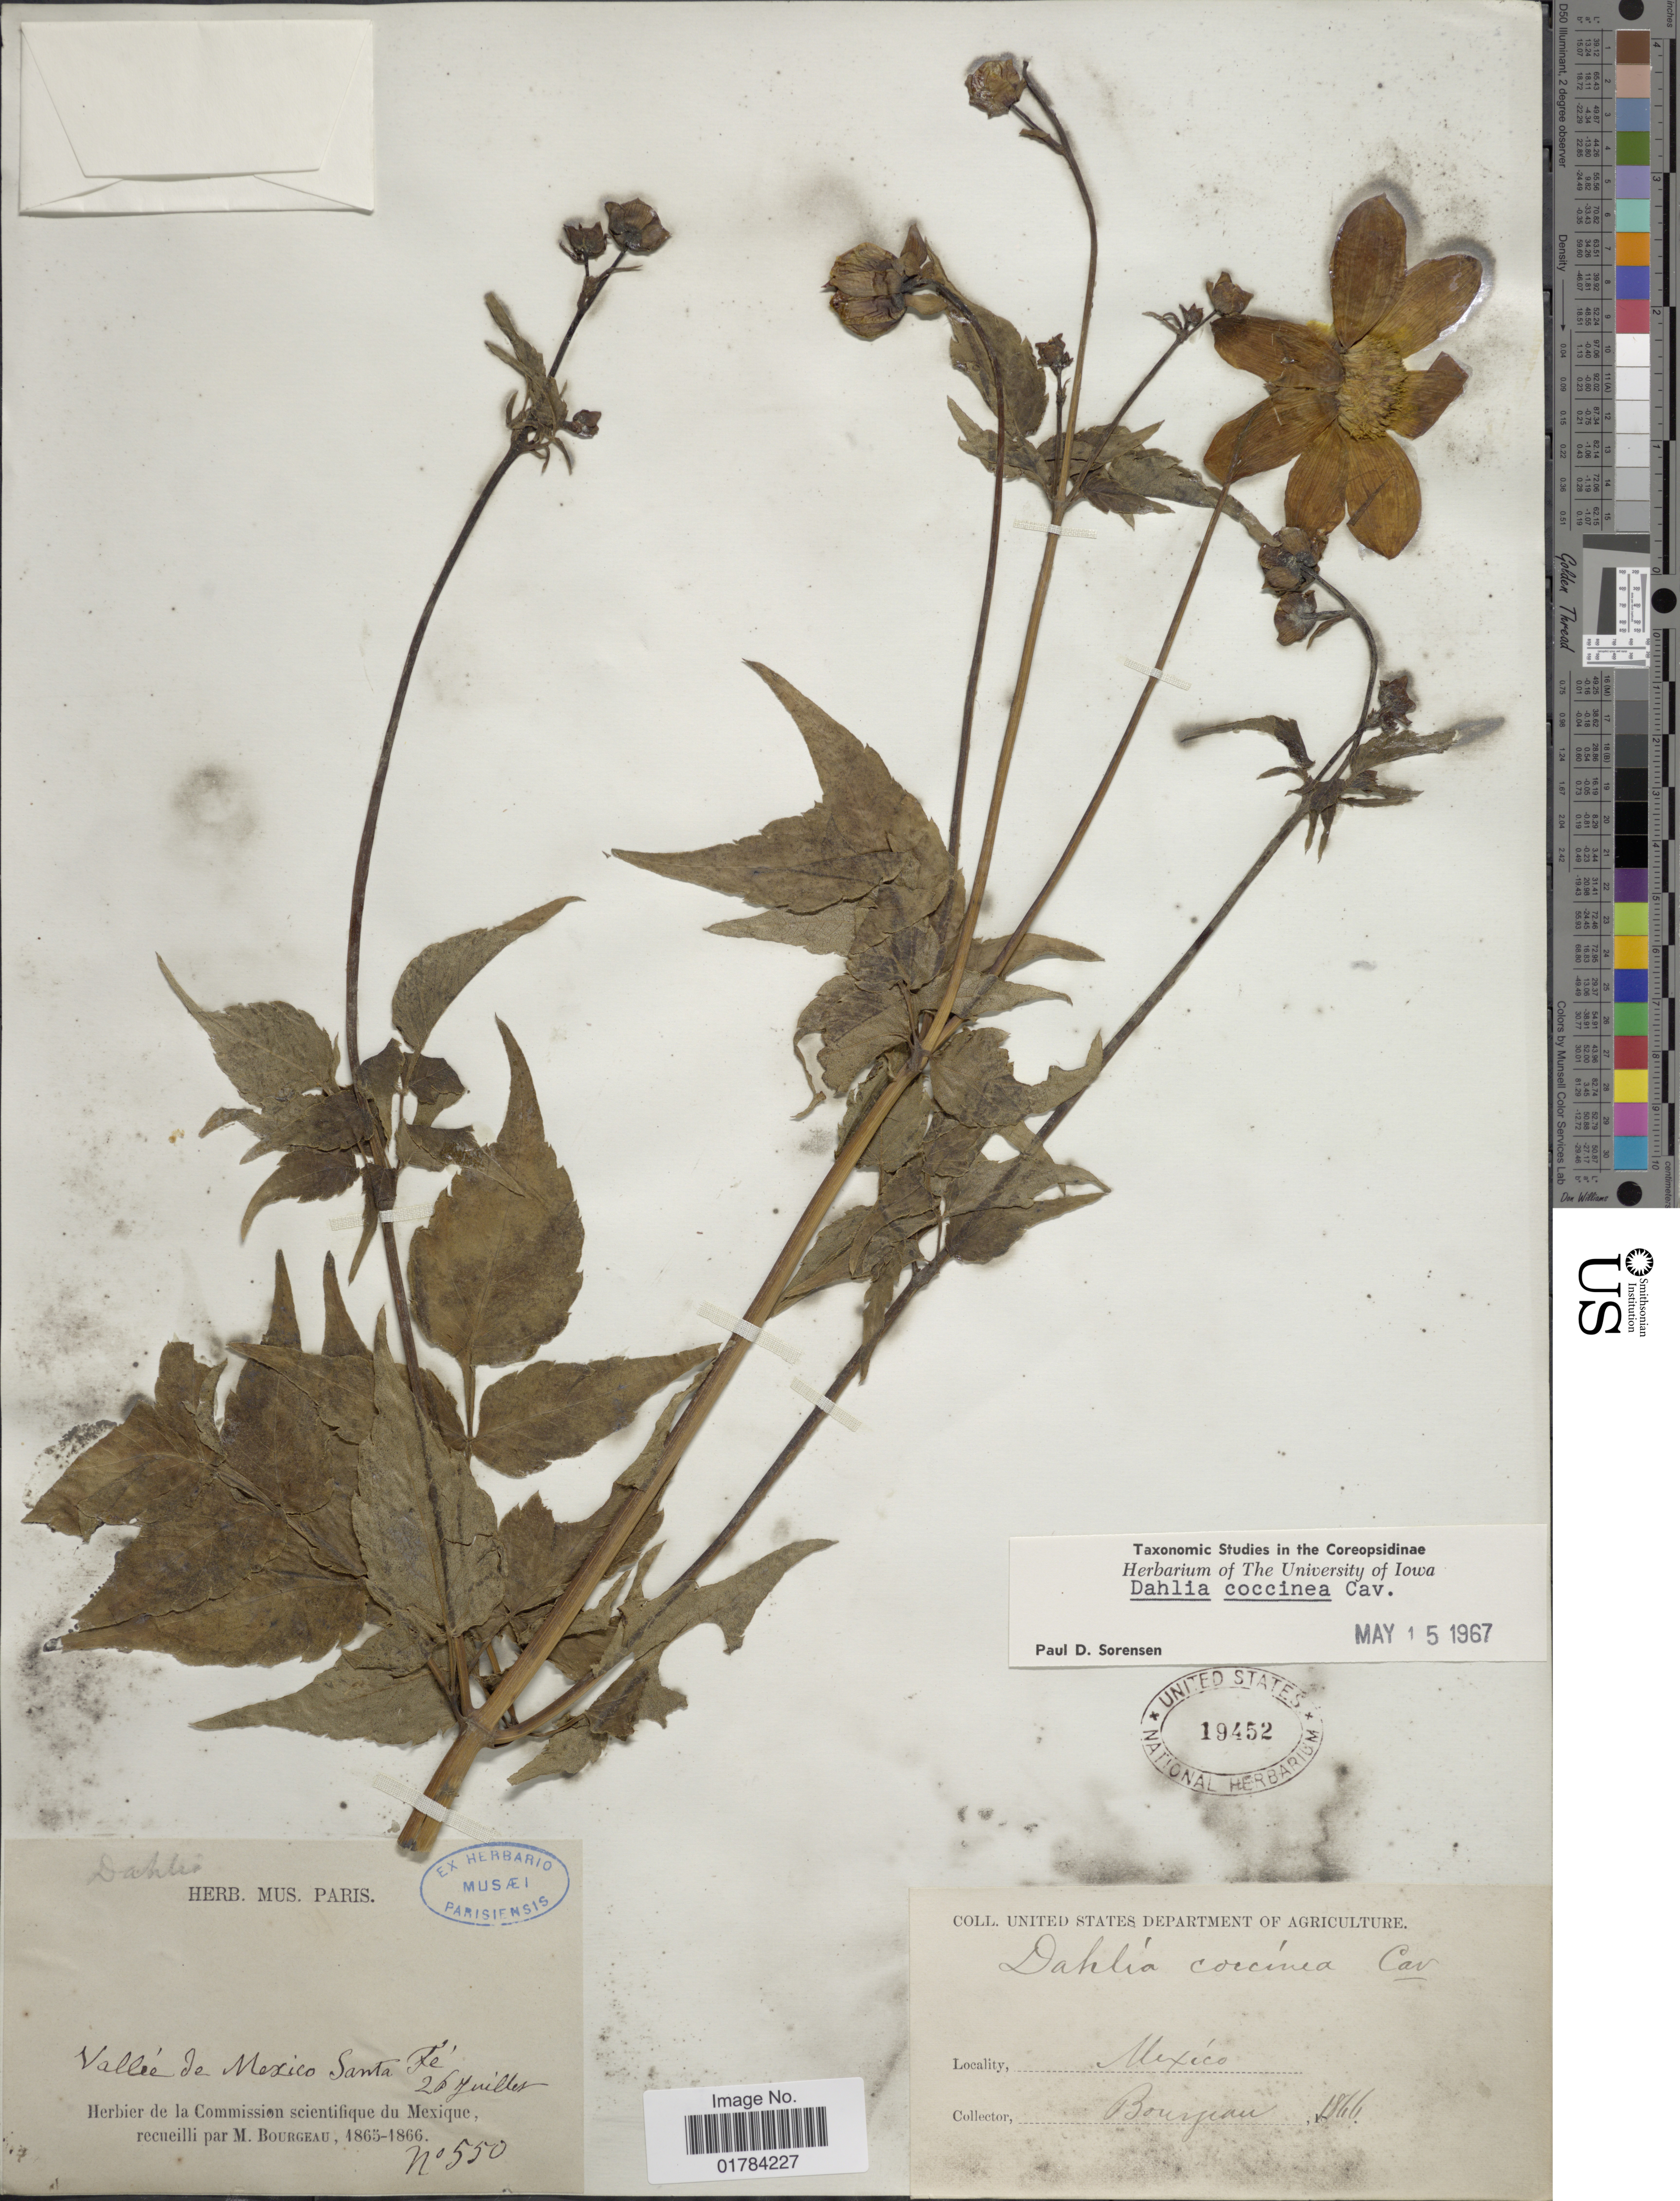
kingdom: Plantae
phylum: Tracheophyta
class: Magnoliopsida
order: Asterales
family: Asteraceae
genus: Dahlia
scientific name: Dahlia coccinea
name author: Cav.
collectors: M. Bourgeau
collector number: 550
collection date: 1865-07-26/1866-07-26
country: Mexico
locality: Valle de Mexico Santa Fe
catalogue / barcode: US 19452